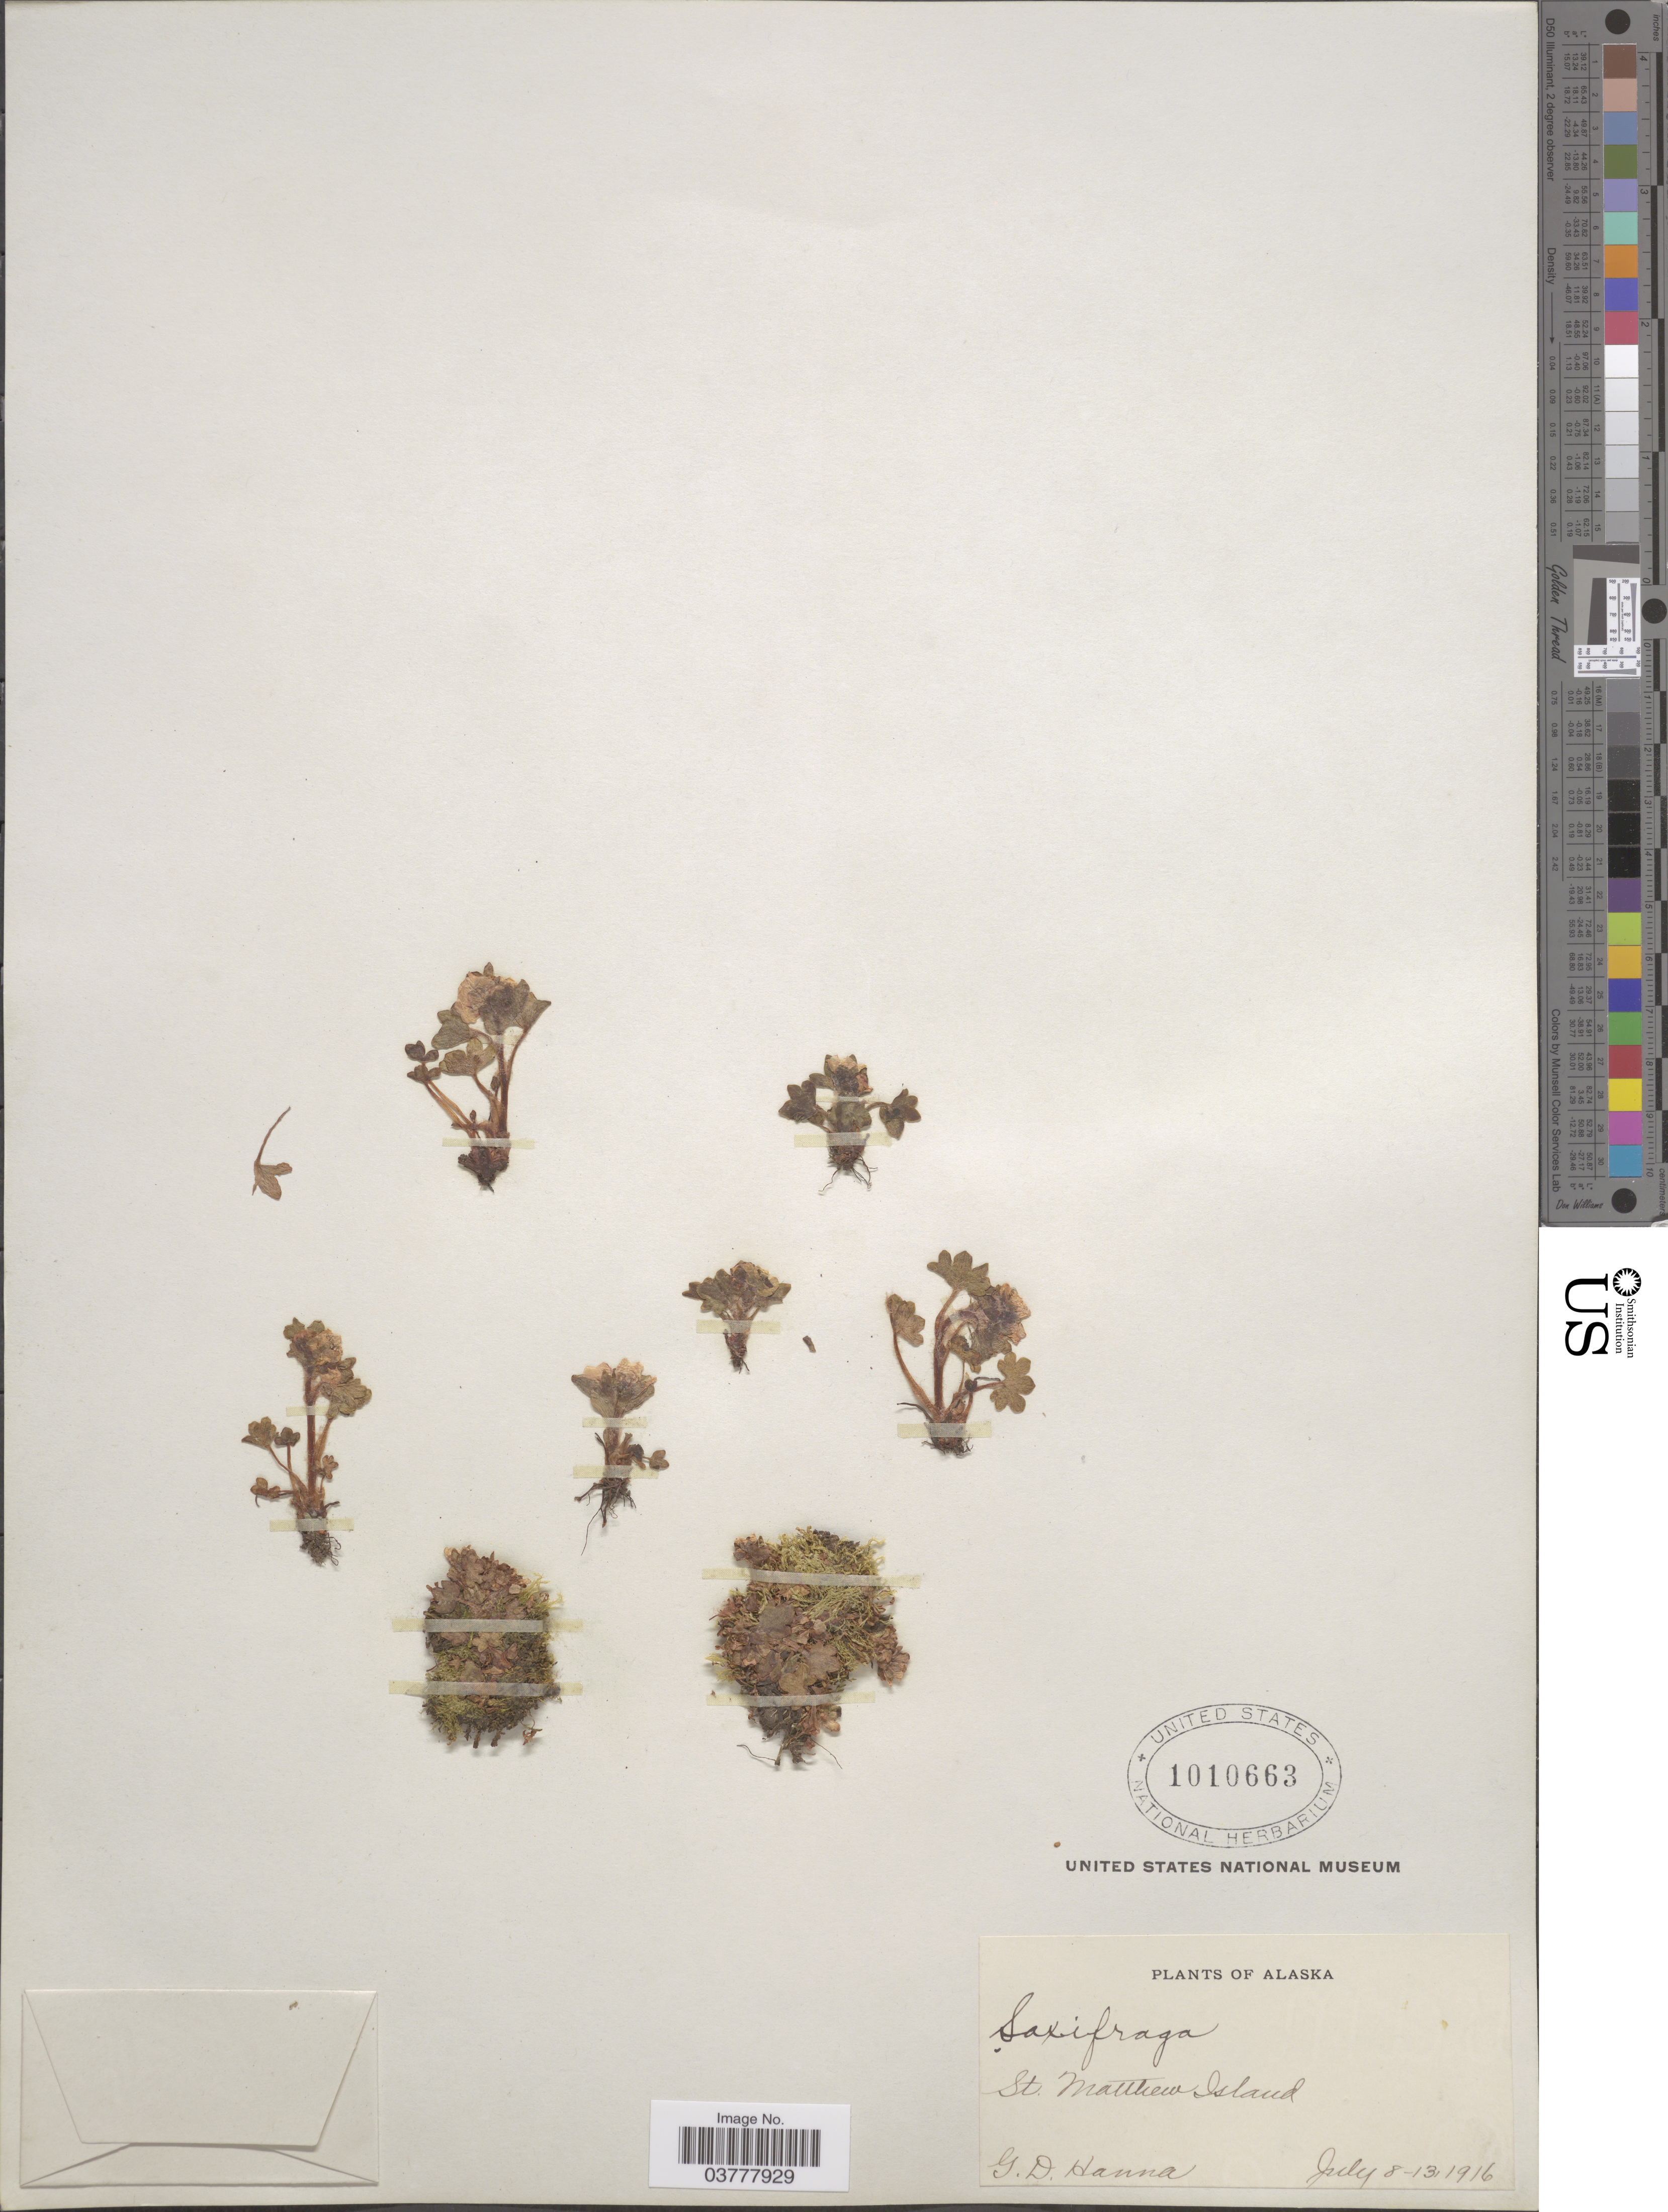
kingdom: Plantae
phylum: Tracheophyta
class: Magnoliopsida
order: Saxifragales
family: Saxifragaceae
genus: Saxifraga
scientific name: Saxifraga bracteata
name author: D. Don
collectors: G. D. Hanna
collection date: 1916-07-08/1916-07-13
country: United States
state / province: Alaska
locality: St. Matthew Island.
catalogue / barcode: US 1010663